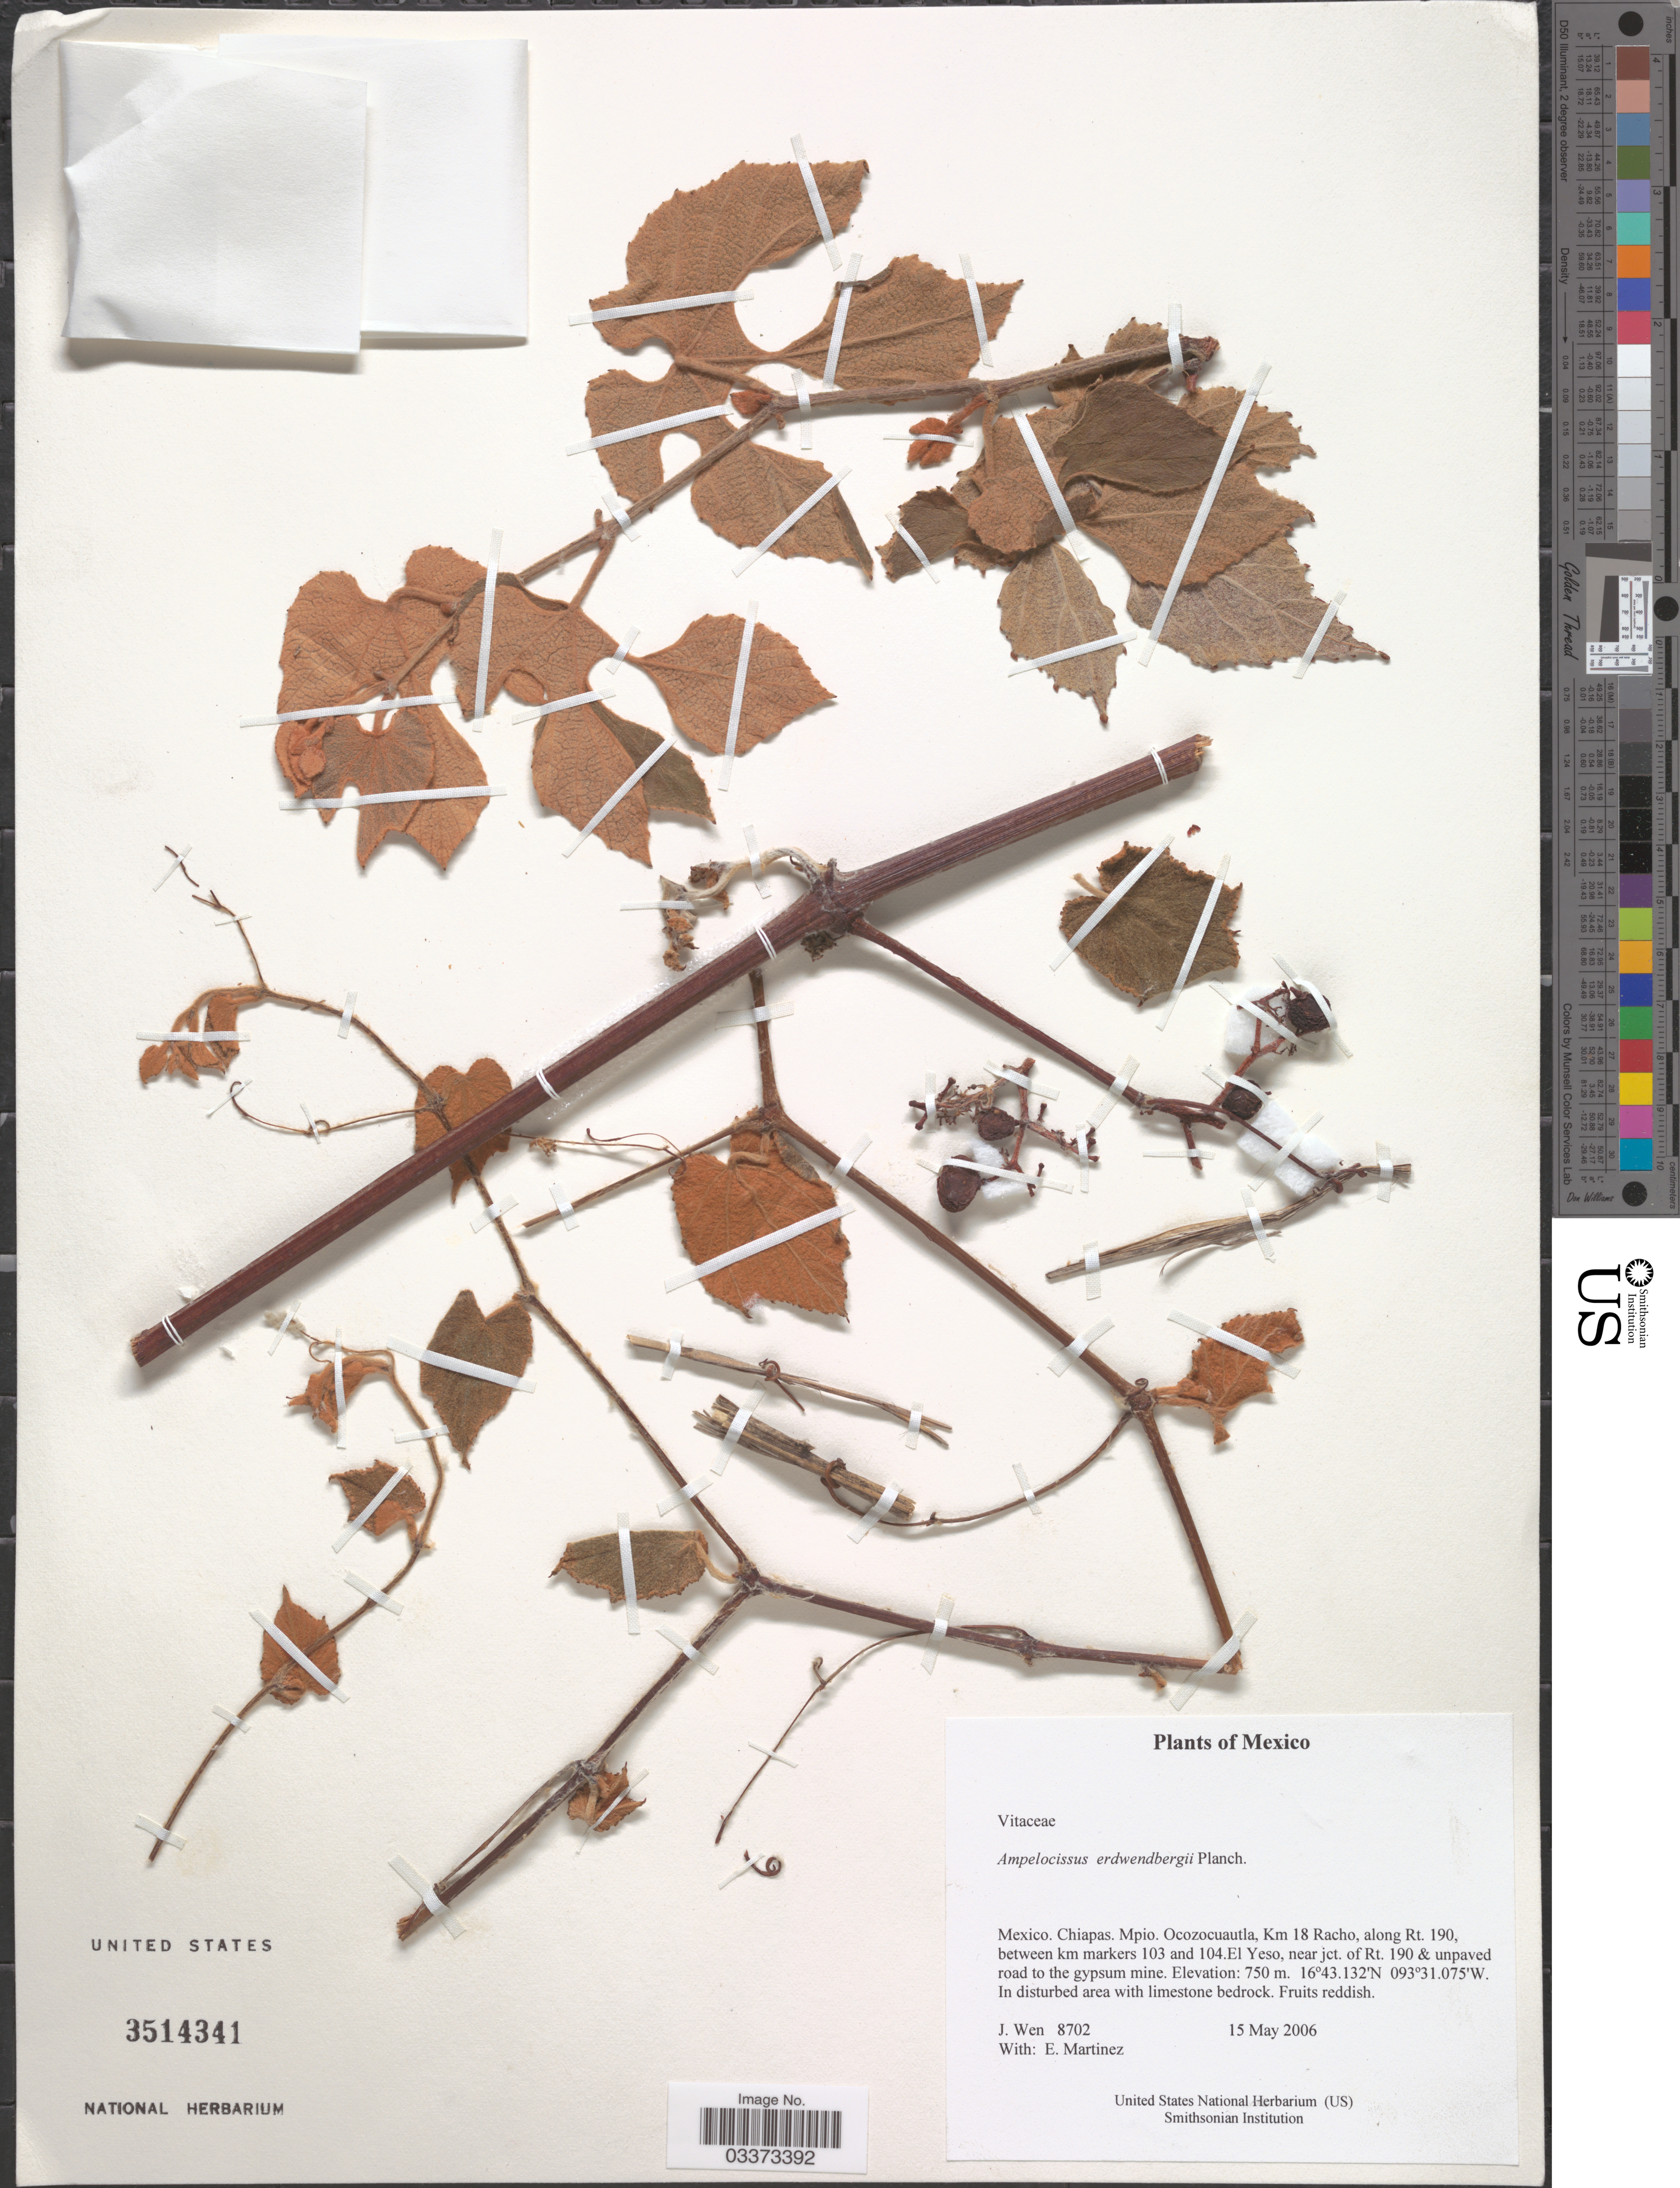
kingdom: Plantae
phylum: Tracheophyta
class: Magnoliopsida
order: Vitales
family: Vitaceae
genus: Ampelocissus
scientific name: Ampelocissus erdwendbergii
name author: Planch.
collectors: J. Wen & E. Martínez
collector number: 8702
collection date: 2006-05-15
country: Mexico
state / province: Chiapas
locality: Mpio. Ocozocuautla, Km 18 Racho, along Rt. 190, between km markers 103 and 104. El Yeso, near jct. of Rt. 190 & unpaved road to the gypsum mine.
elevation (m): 750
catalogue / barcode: US 3514341